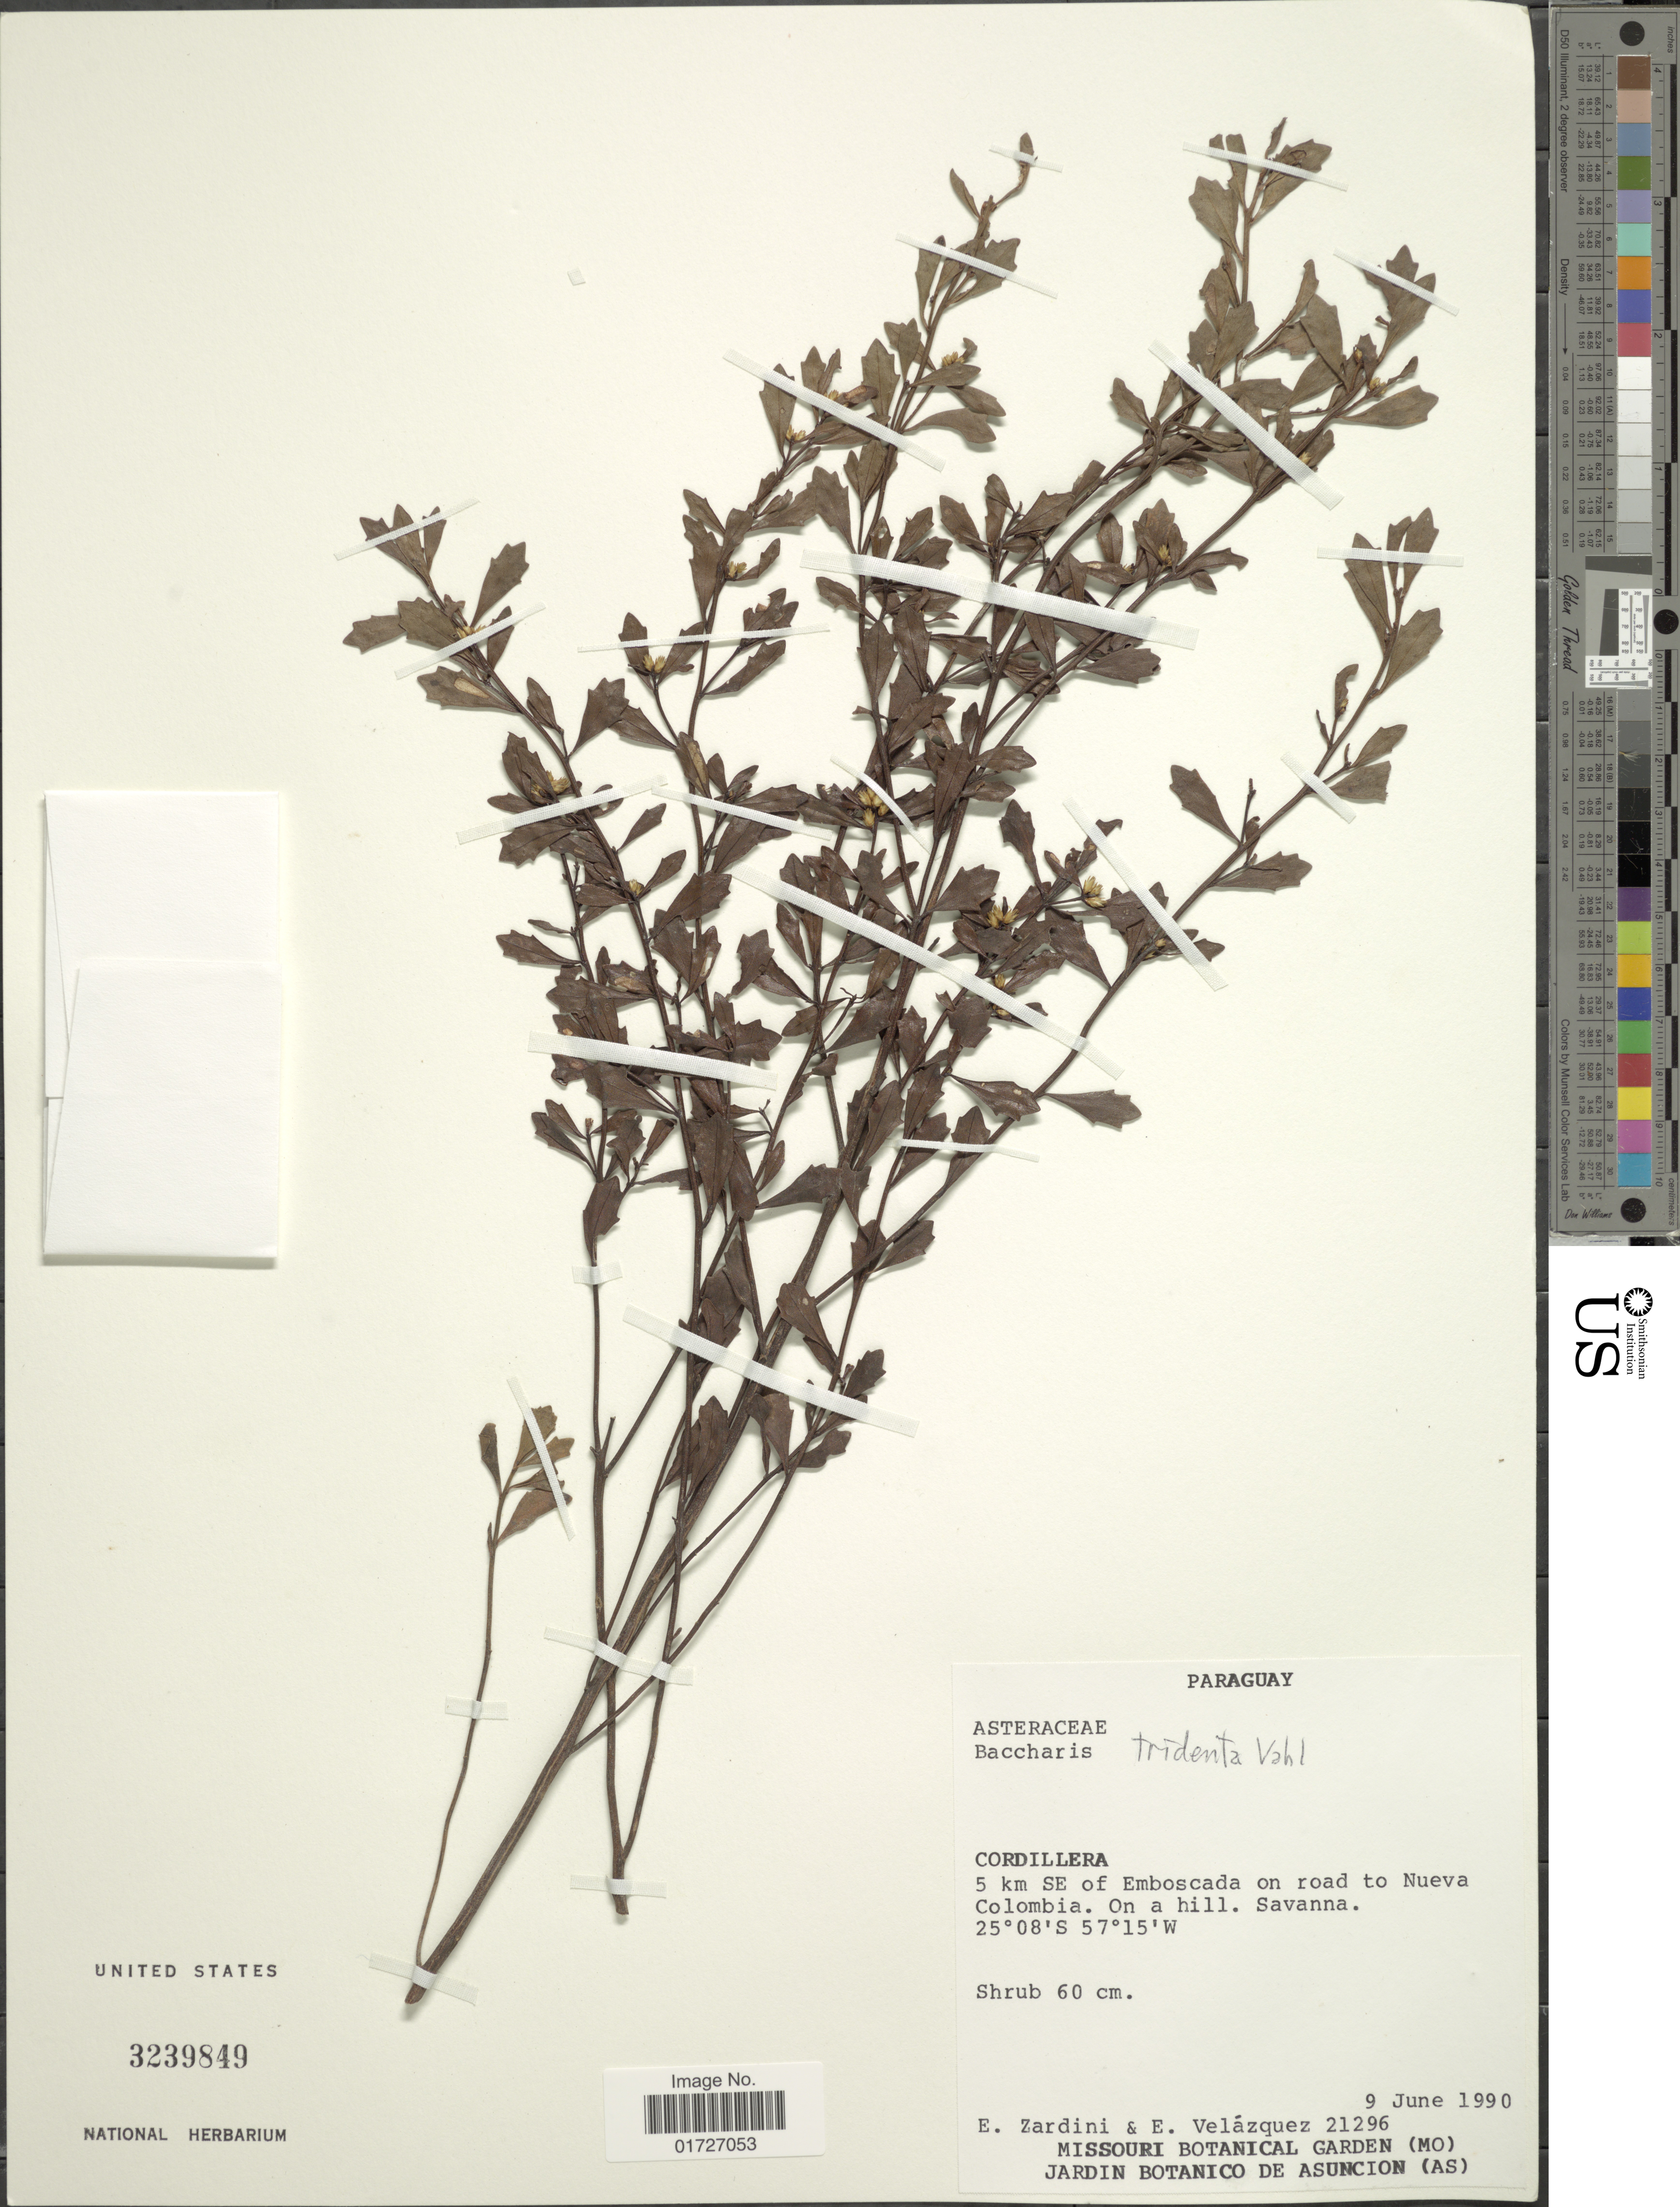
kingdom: Plantae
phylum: Tracheophyta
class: Magnoliopsida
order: Asterales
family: Asteraceae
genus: Baccharis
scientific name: Baccharis sp.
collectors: E. M. Zardini & E. Velazquez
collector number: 21296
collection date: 1990-06-09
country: Paraguay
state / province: Cordillera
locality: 5 km SE of Emboscada on road to Nueva Colombia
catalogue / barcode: US 3239849